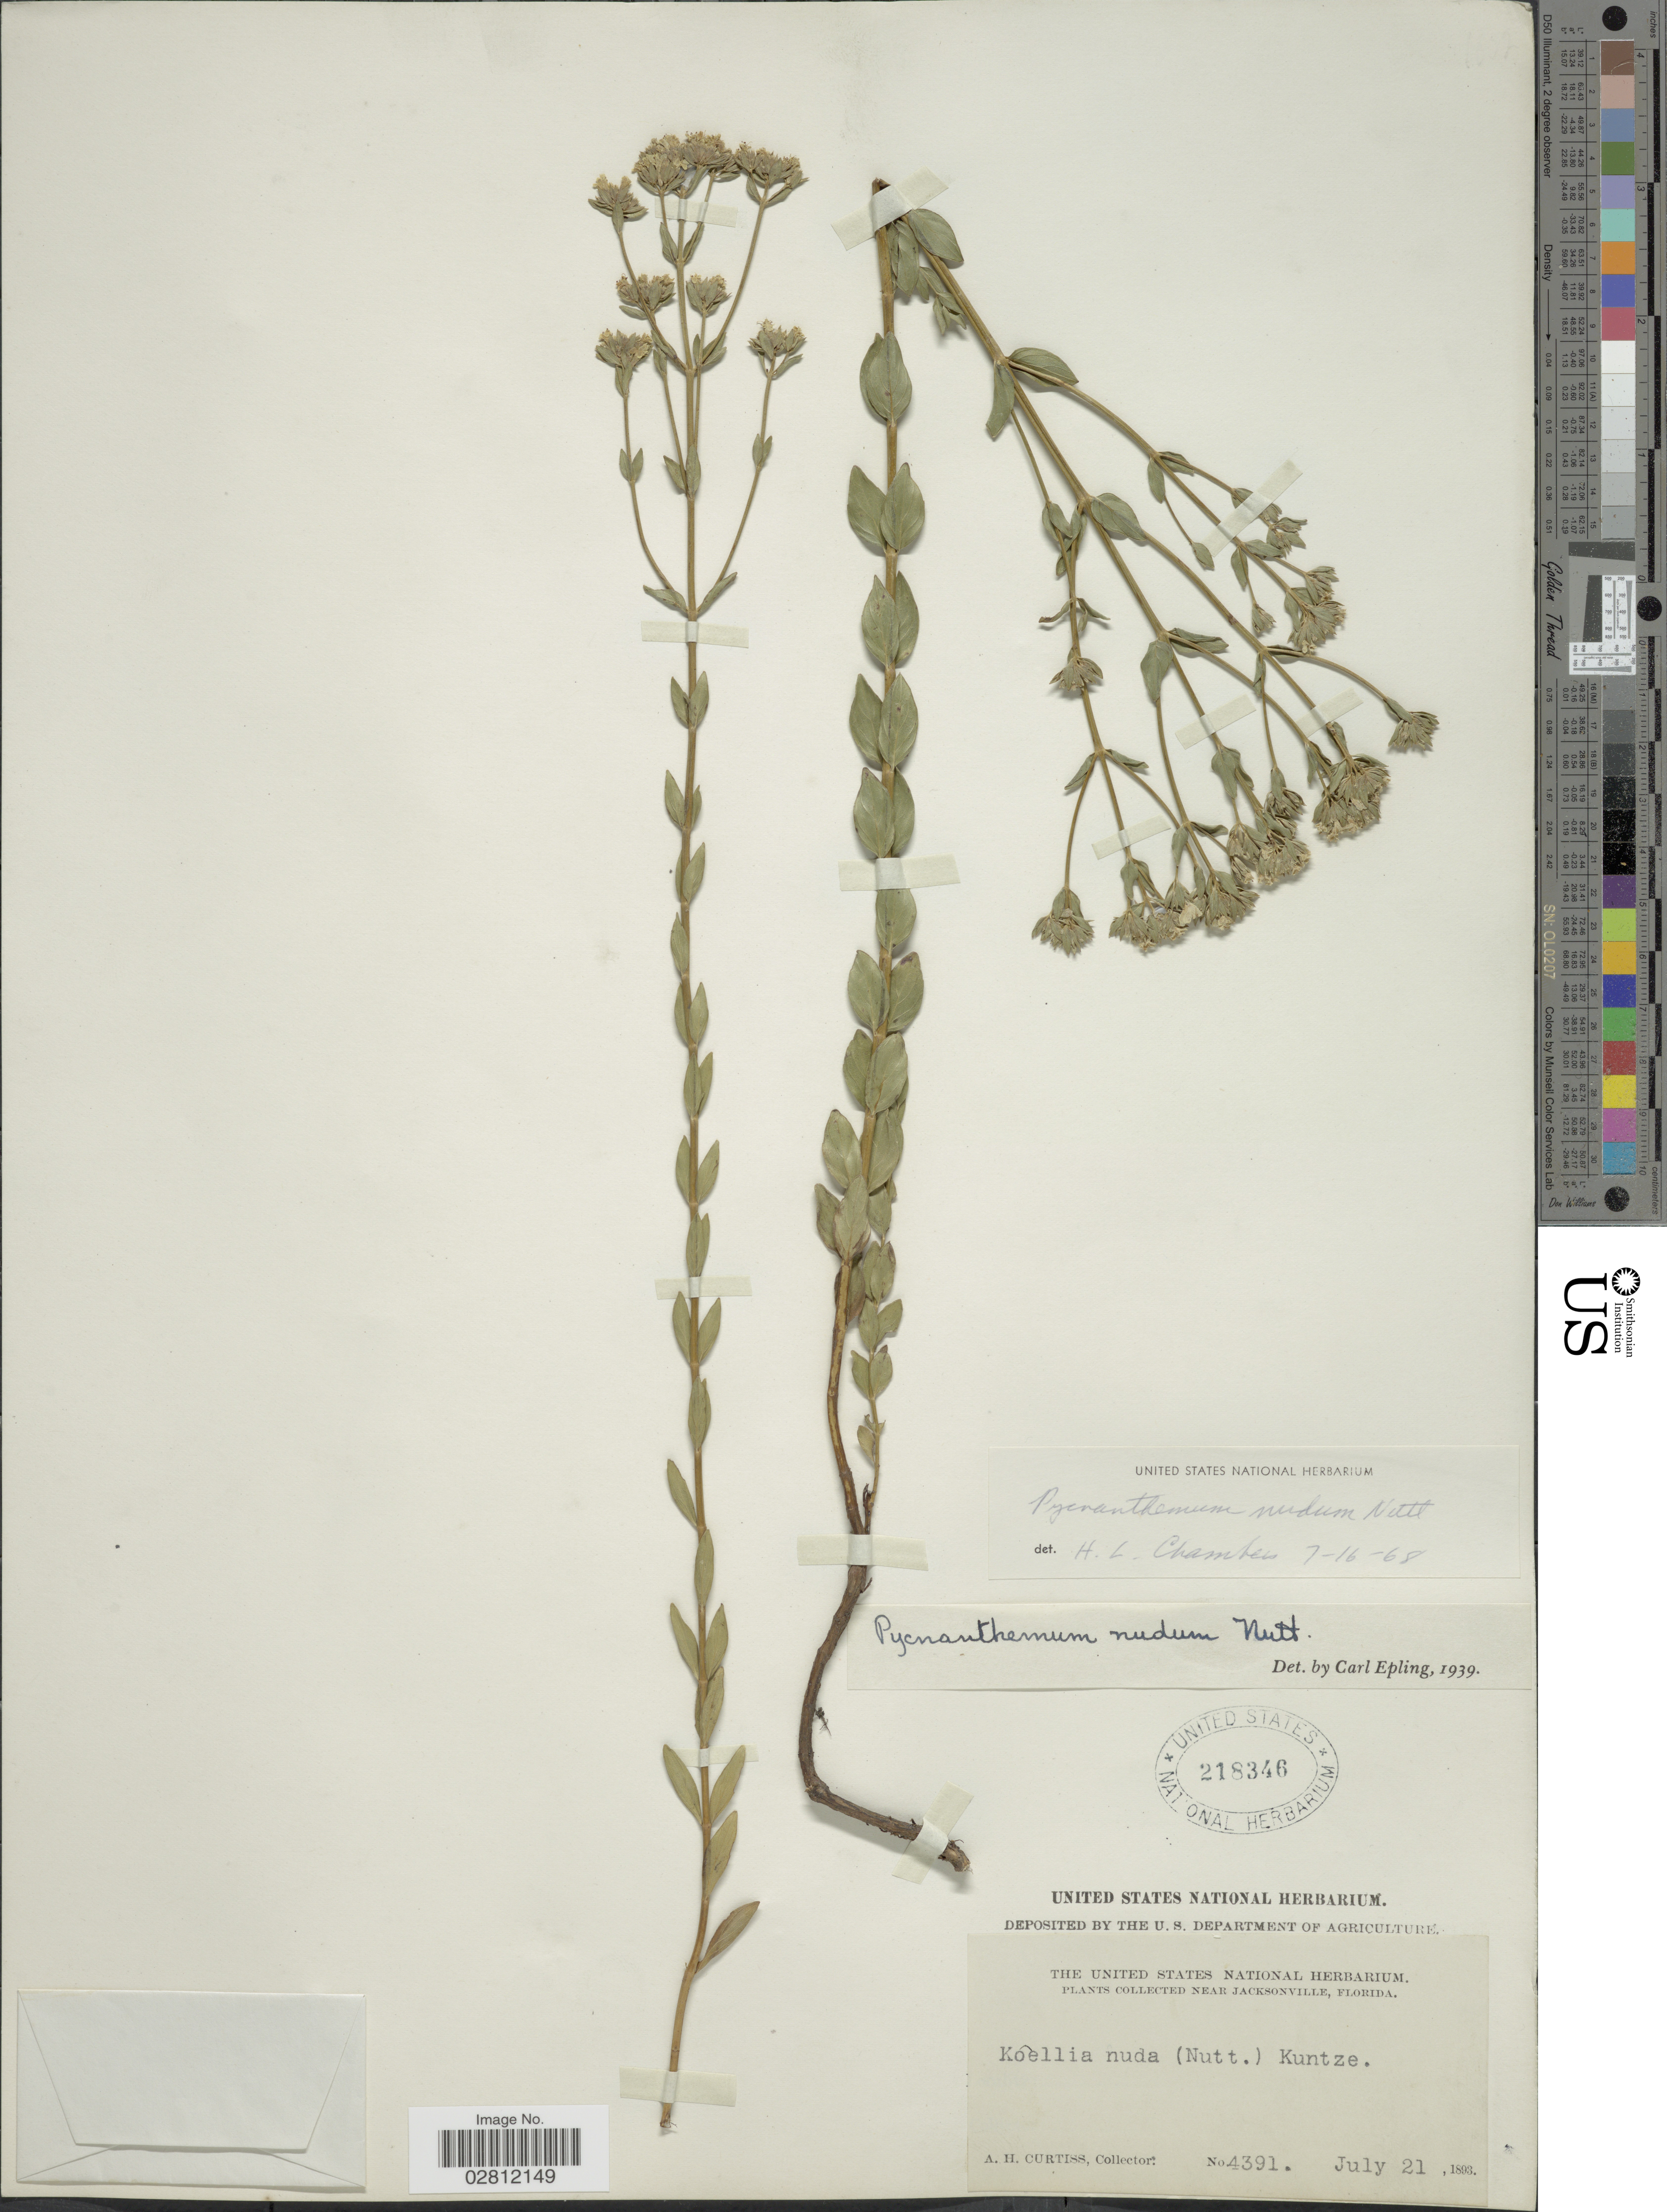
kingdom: Plantae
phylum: Tracheophyta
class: Magnoliopsida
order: Lamiales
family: Lamiaceae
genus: Pycnanthemum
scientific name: Pycnanthemum nudum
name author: Nutt.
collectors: A. H. Curtiss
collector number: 4391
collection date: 1893-07-21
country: United States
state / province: Florida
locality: Near Jacksonville.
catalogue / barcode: US 218346